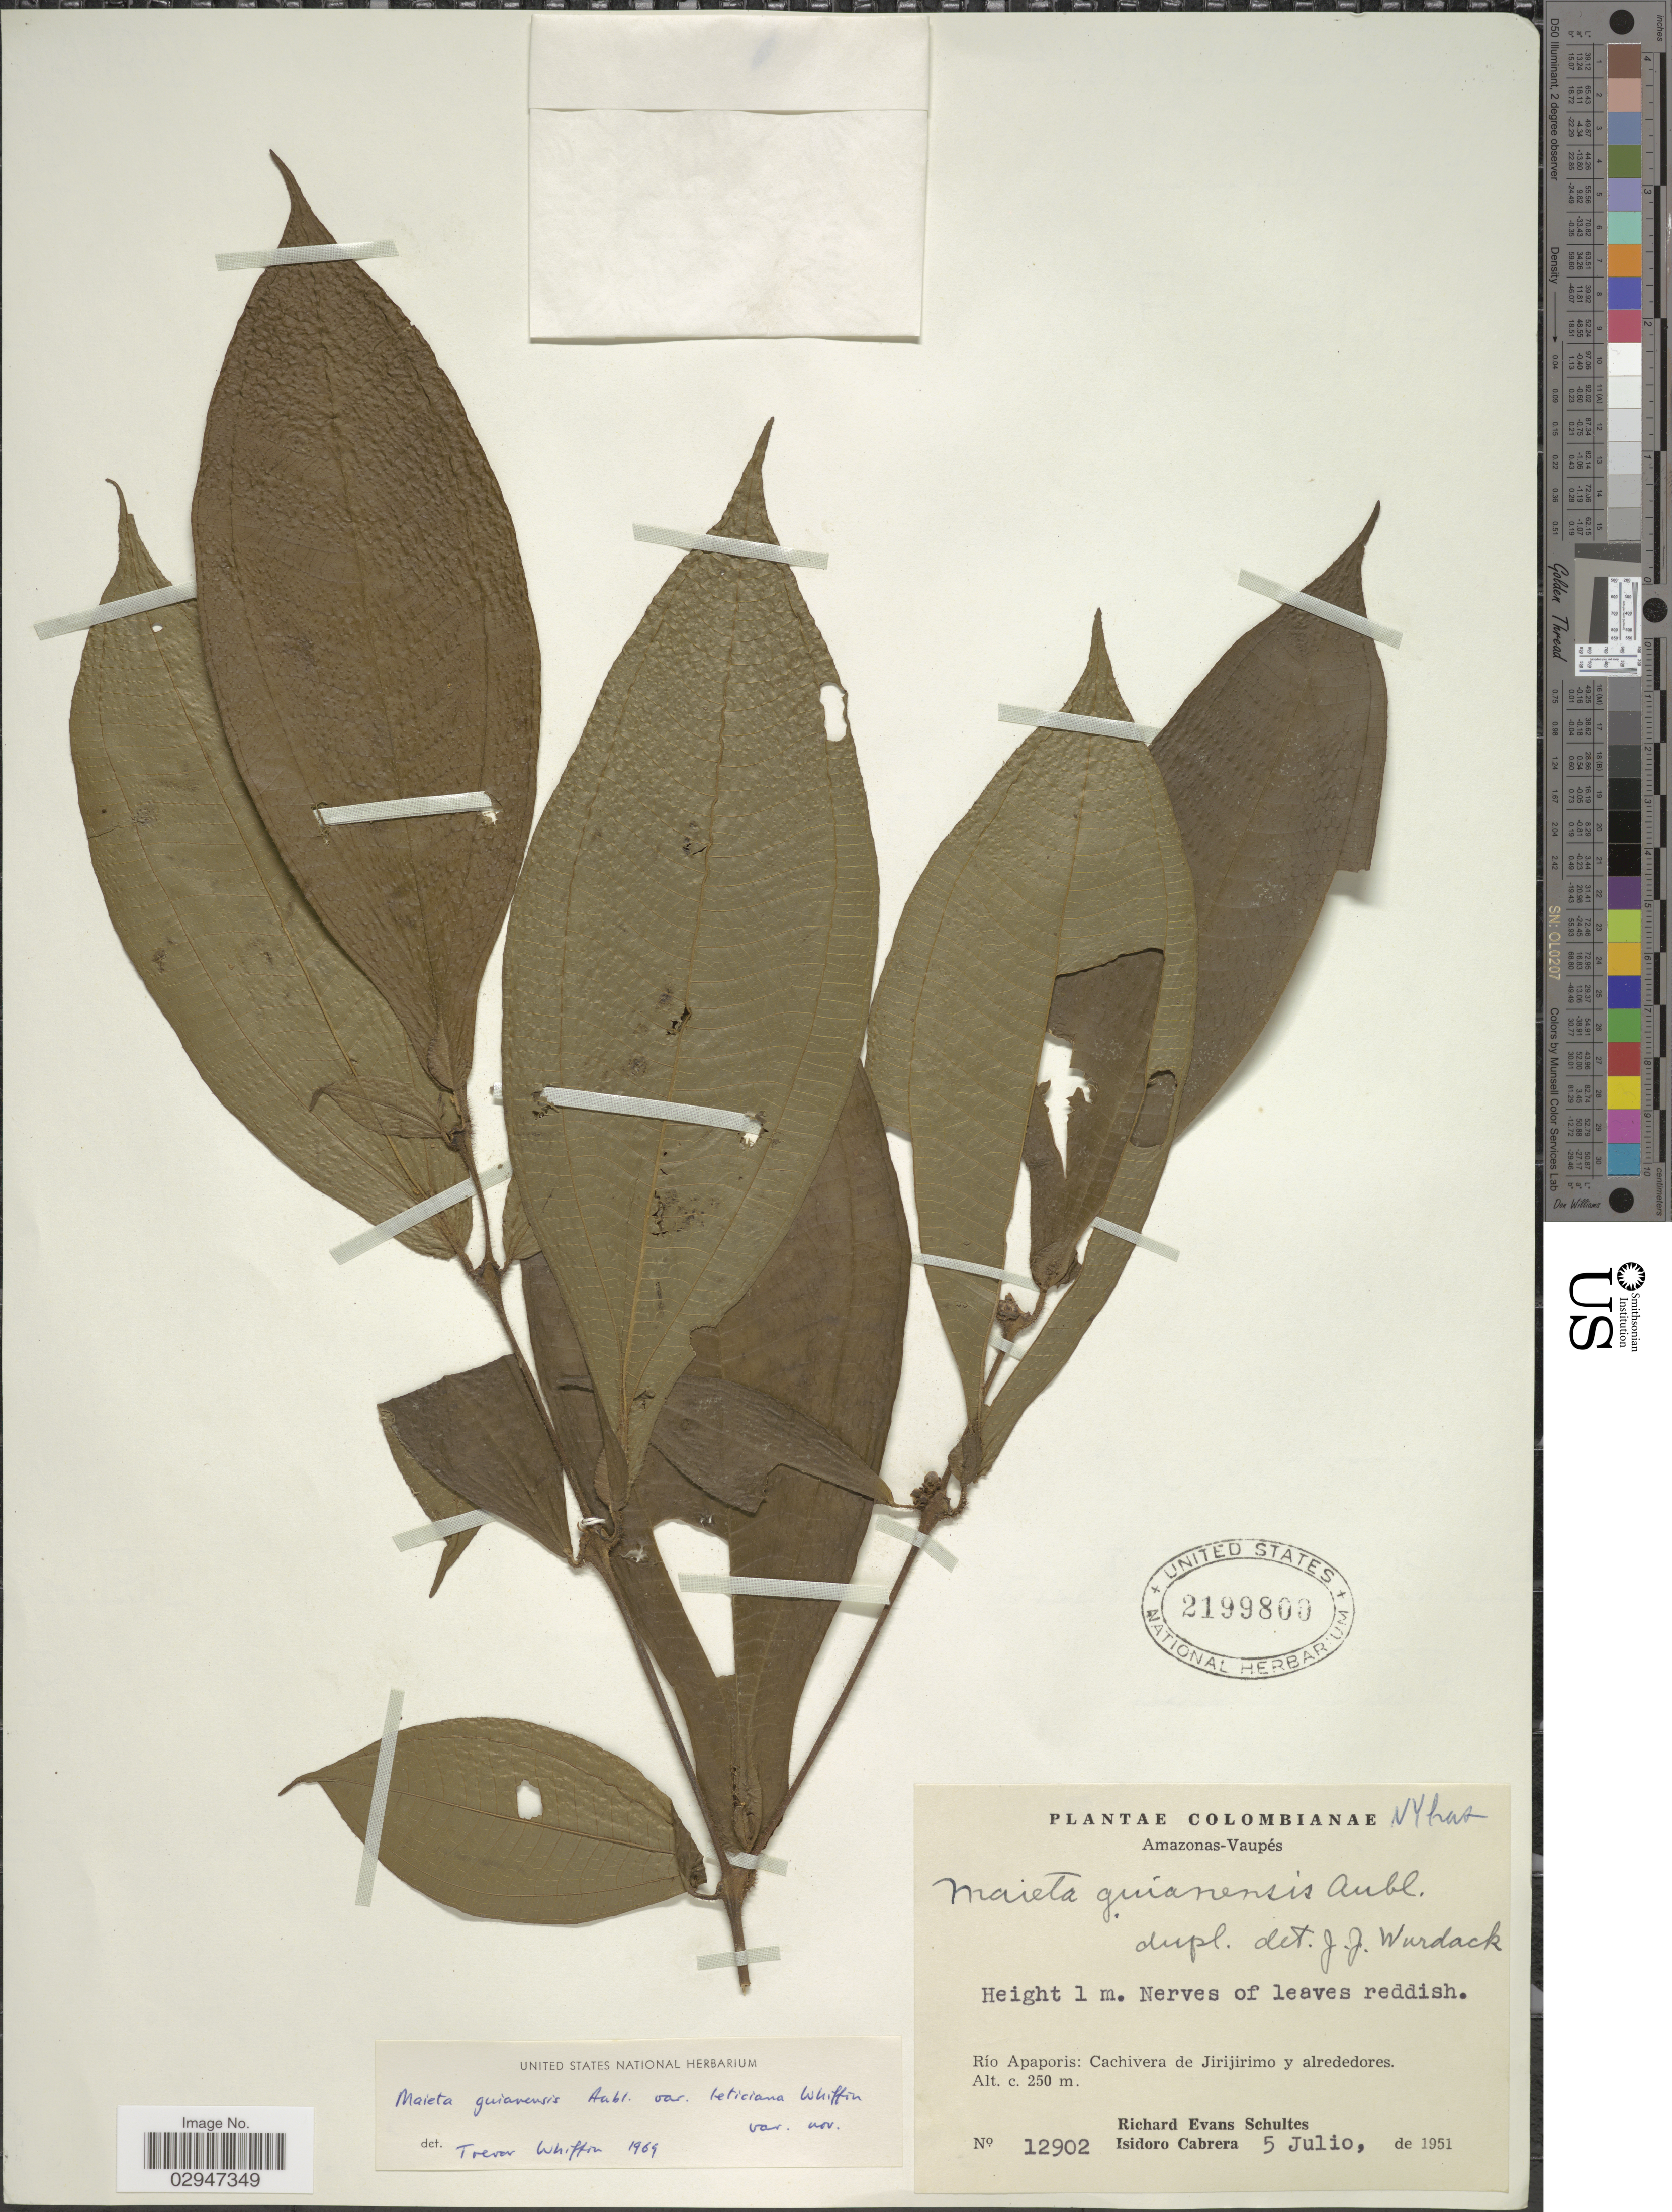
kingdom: Plantae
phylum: Tracheophyta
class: Magnoliopsida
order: Myrtales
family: Melastomataceae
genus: Maieta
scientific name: Maieta guianensis var. leticiana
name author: Whiffin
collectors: R. E. Schultes & I. Cabrera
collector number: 12902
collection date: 1951-07-05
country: Colombia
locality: Amazonas-Vaupés. Río-Apaporis: Cachivera de Jirijrimo y alrededores.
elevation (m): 250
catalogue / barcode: US 2199800